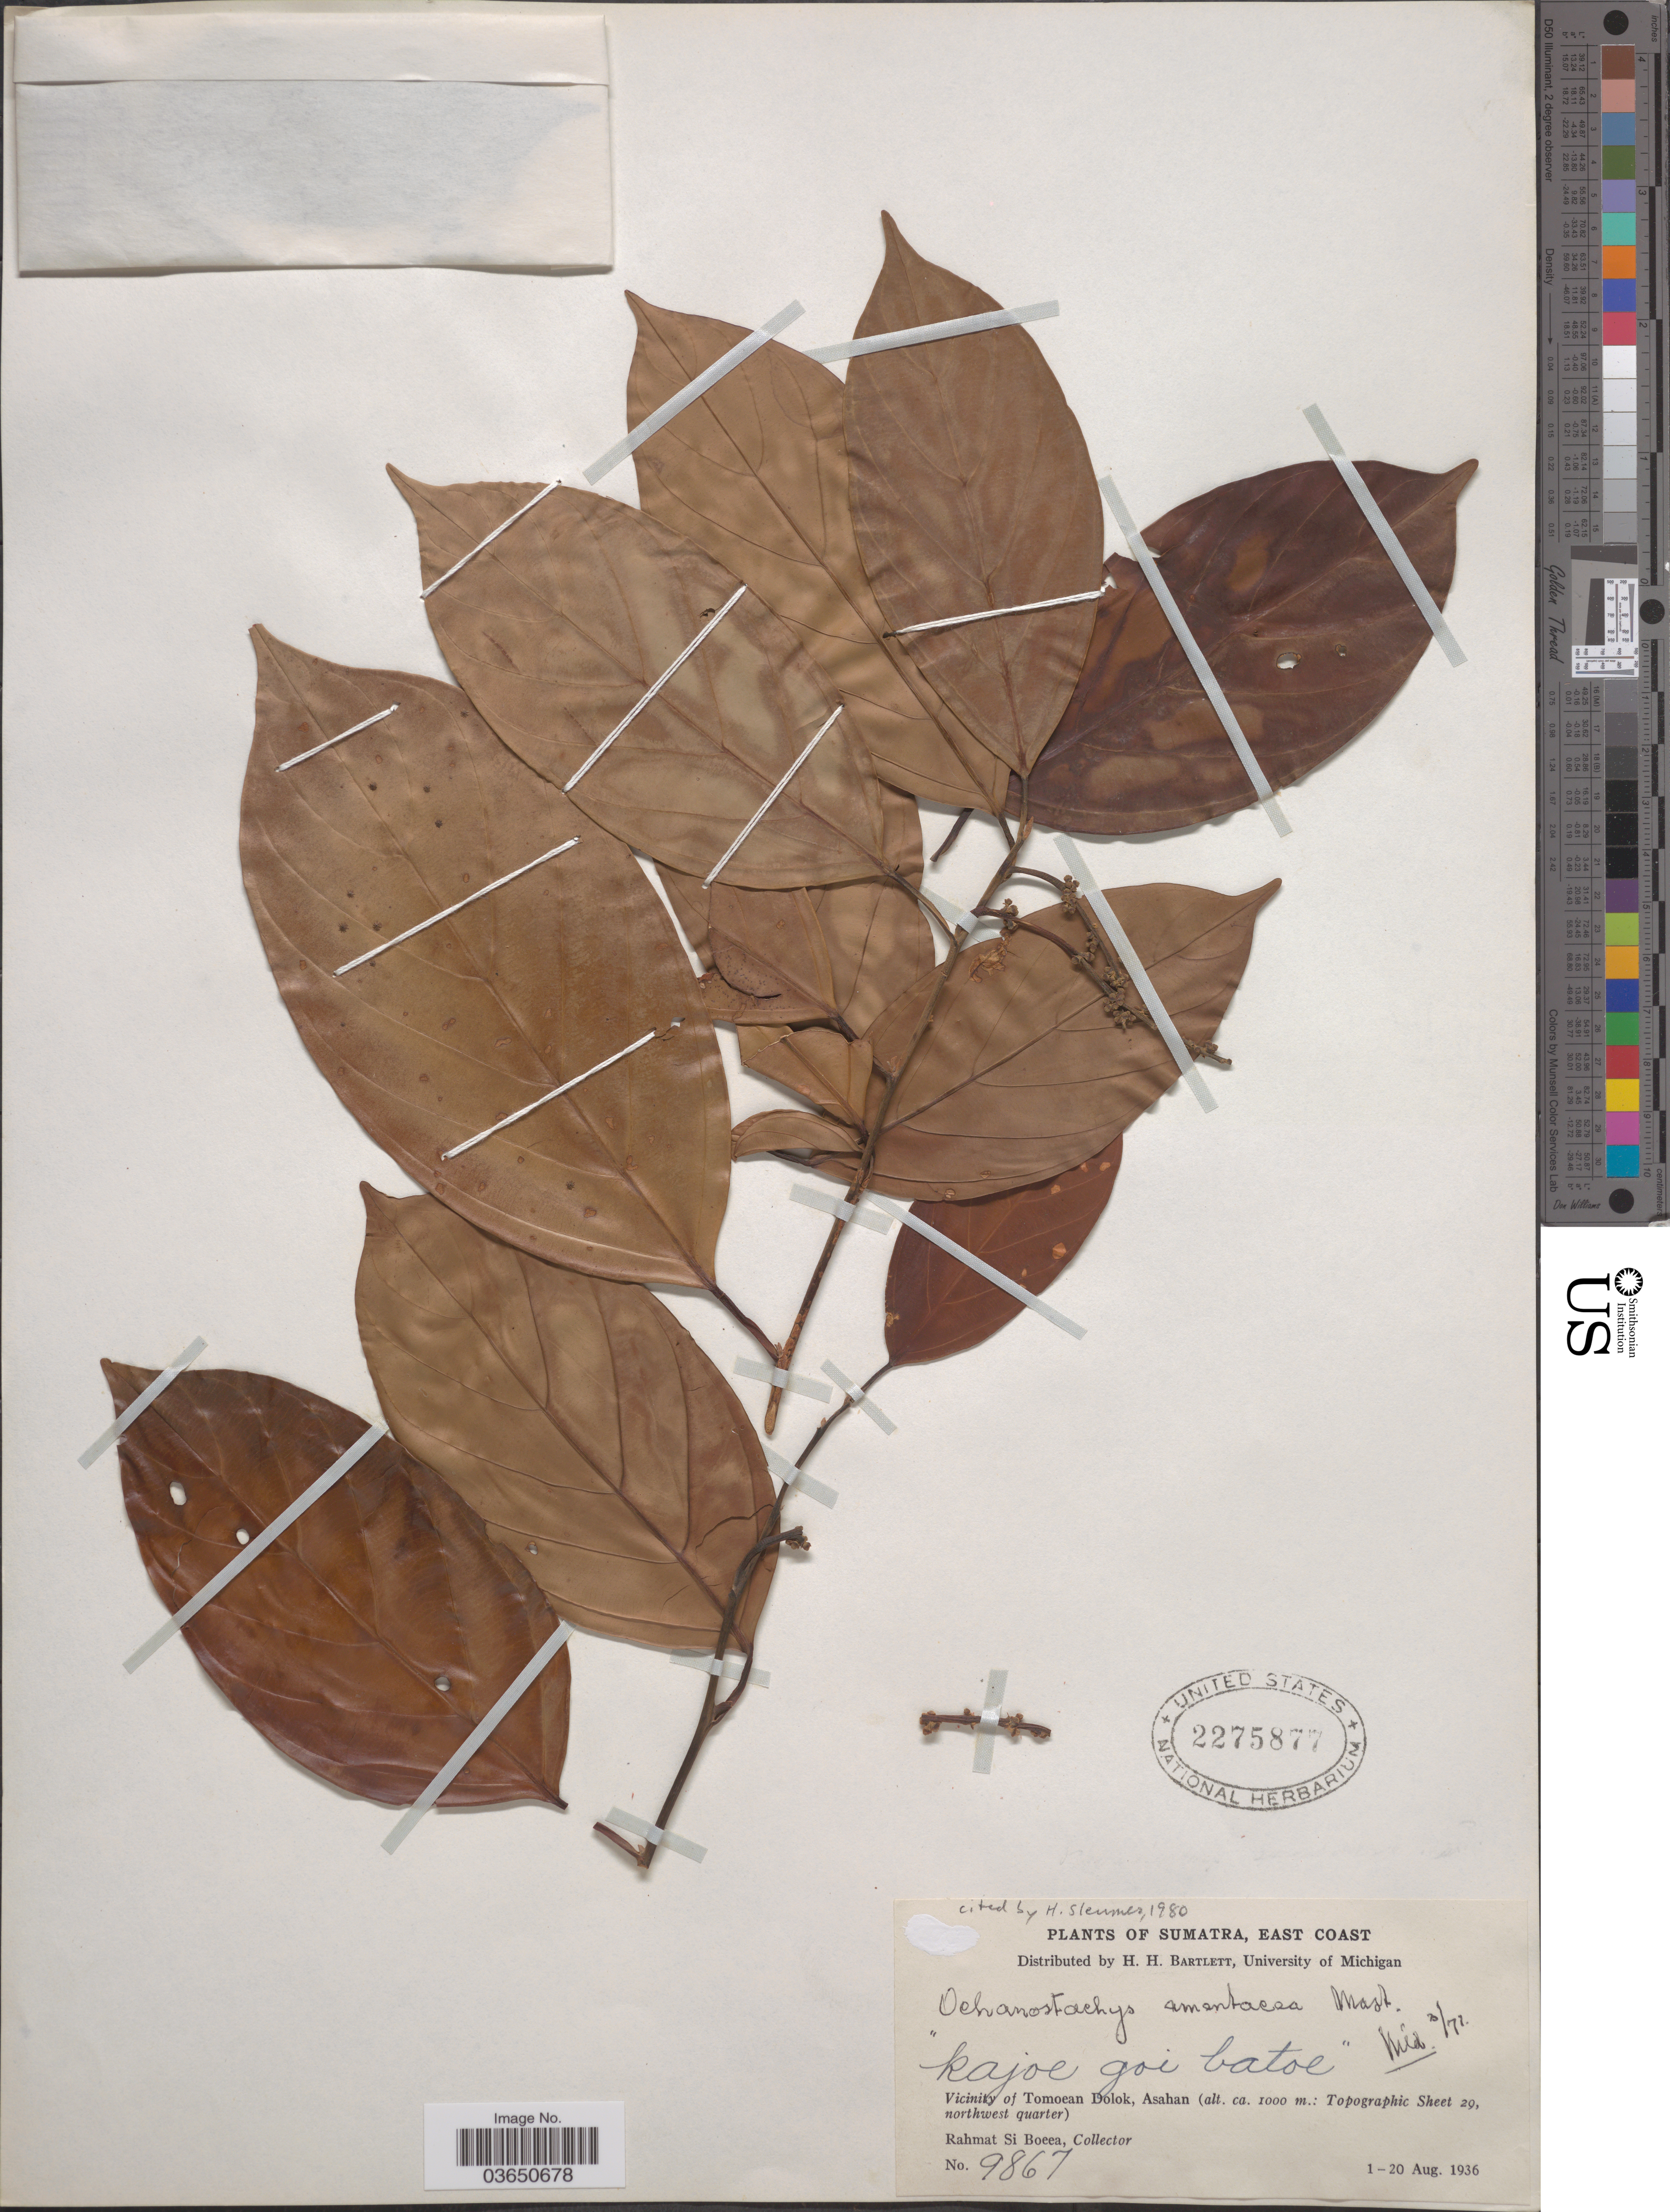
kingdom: Plantae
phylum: Tracheophyta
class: Magnoliopsida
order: Santalales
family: Coulaceae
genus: Ochanostachys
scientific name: Ochanostachys amentacea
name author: Mast.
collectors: Rahmat Si Boeea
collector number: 9867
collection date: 1936-08-01/1936-08-20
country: Indonesia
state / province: Sumatra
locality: East Coast. Vicinity of Tomoean Dolok, Asahan (Topographic Sheet 29, northwest quarter).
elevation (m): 1000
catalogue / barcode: US 2275877